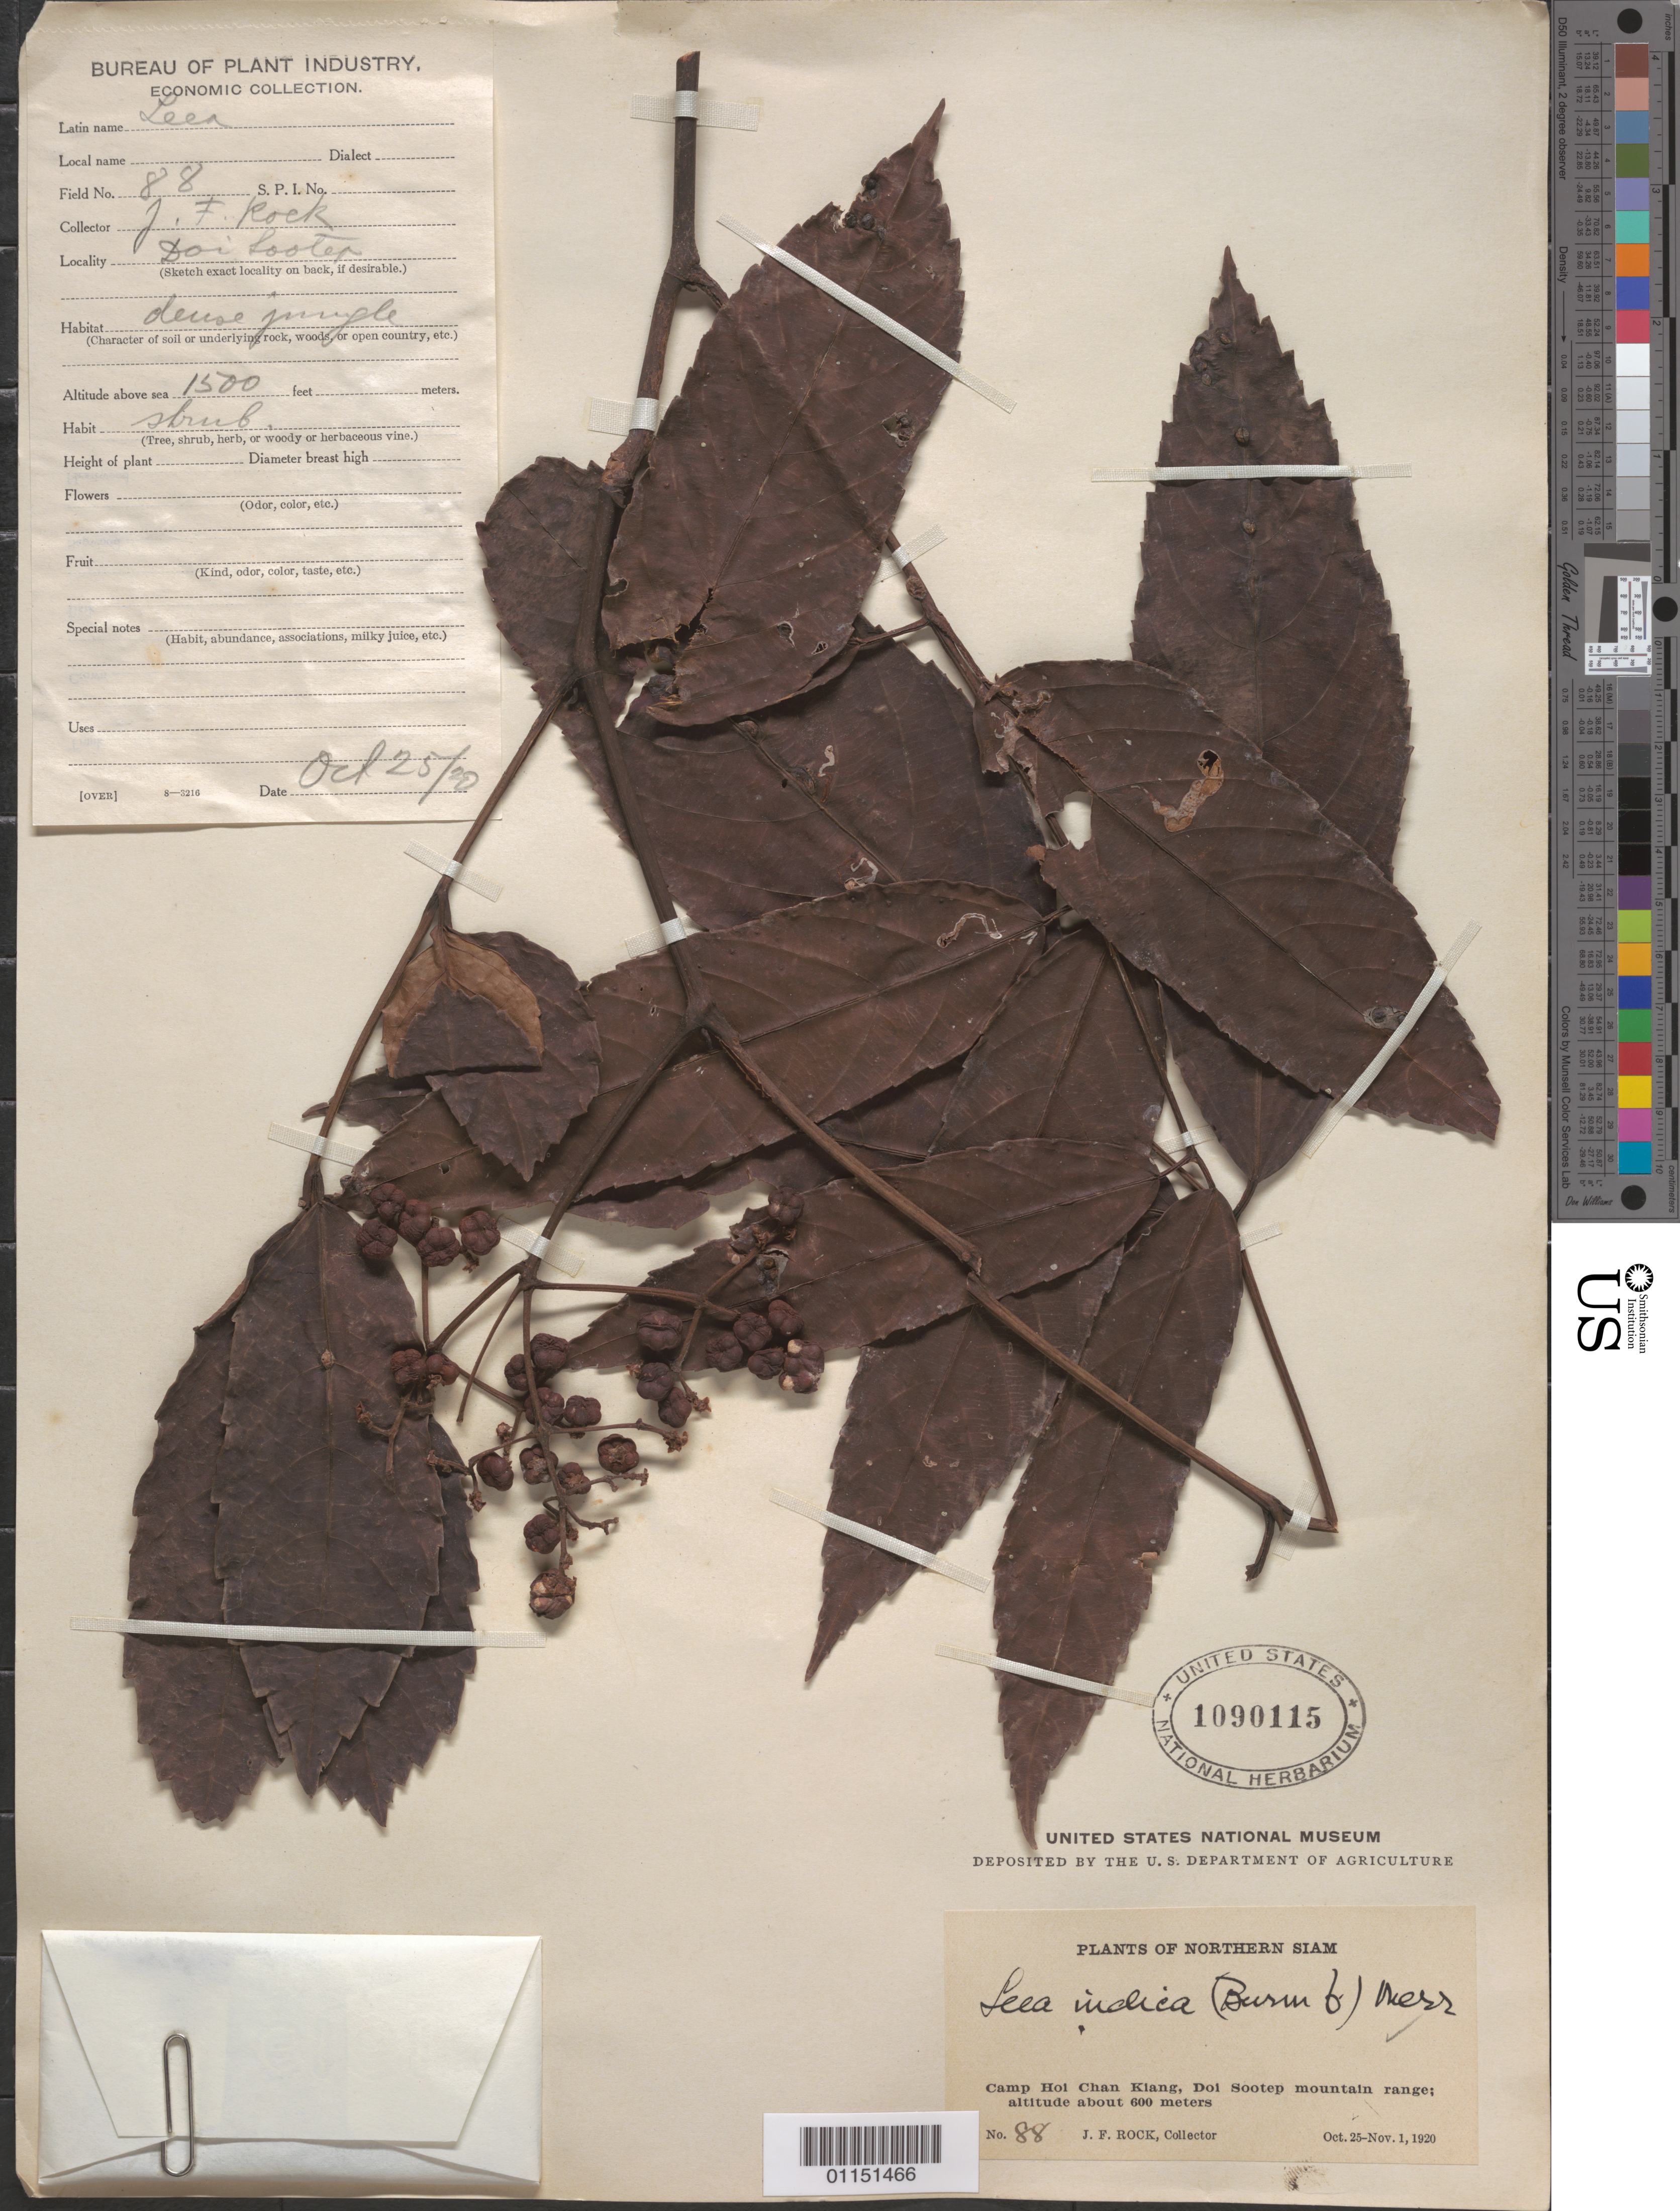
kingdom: Plantae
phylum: Tracheophyta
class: Magnoliopsida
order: Vitales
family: Vitaceae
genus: Leea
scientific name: Leea indica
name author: (Burm. f.) Merr.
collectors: J. F. Rock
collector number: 88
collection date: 1920-10-25/1920-11-01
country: Thailand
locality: Camp Hoi Chan Kiang, Doi Sootep Mt Range.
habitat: Shrub.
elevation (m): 600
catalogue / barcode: US 1090115